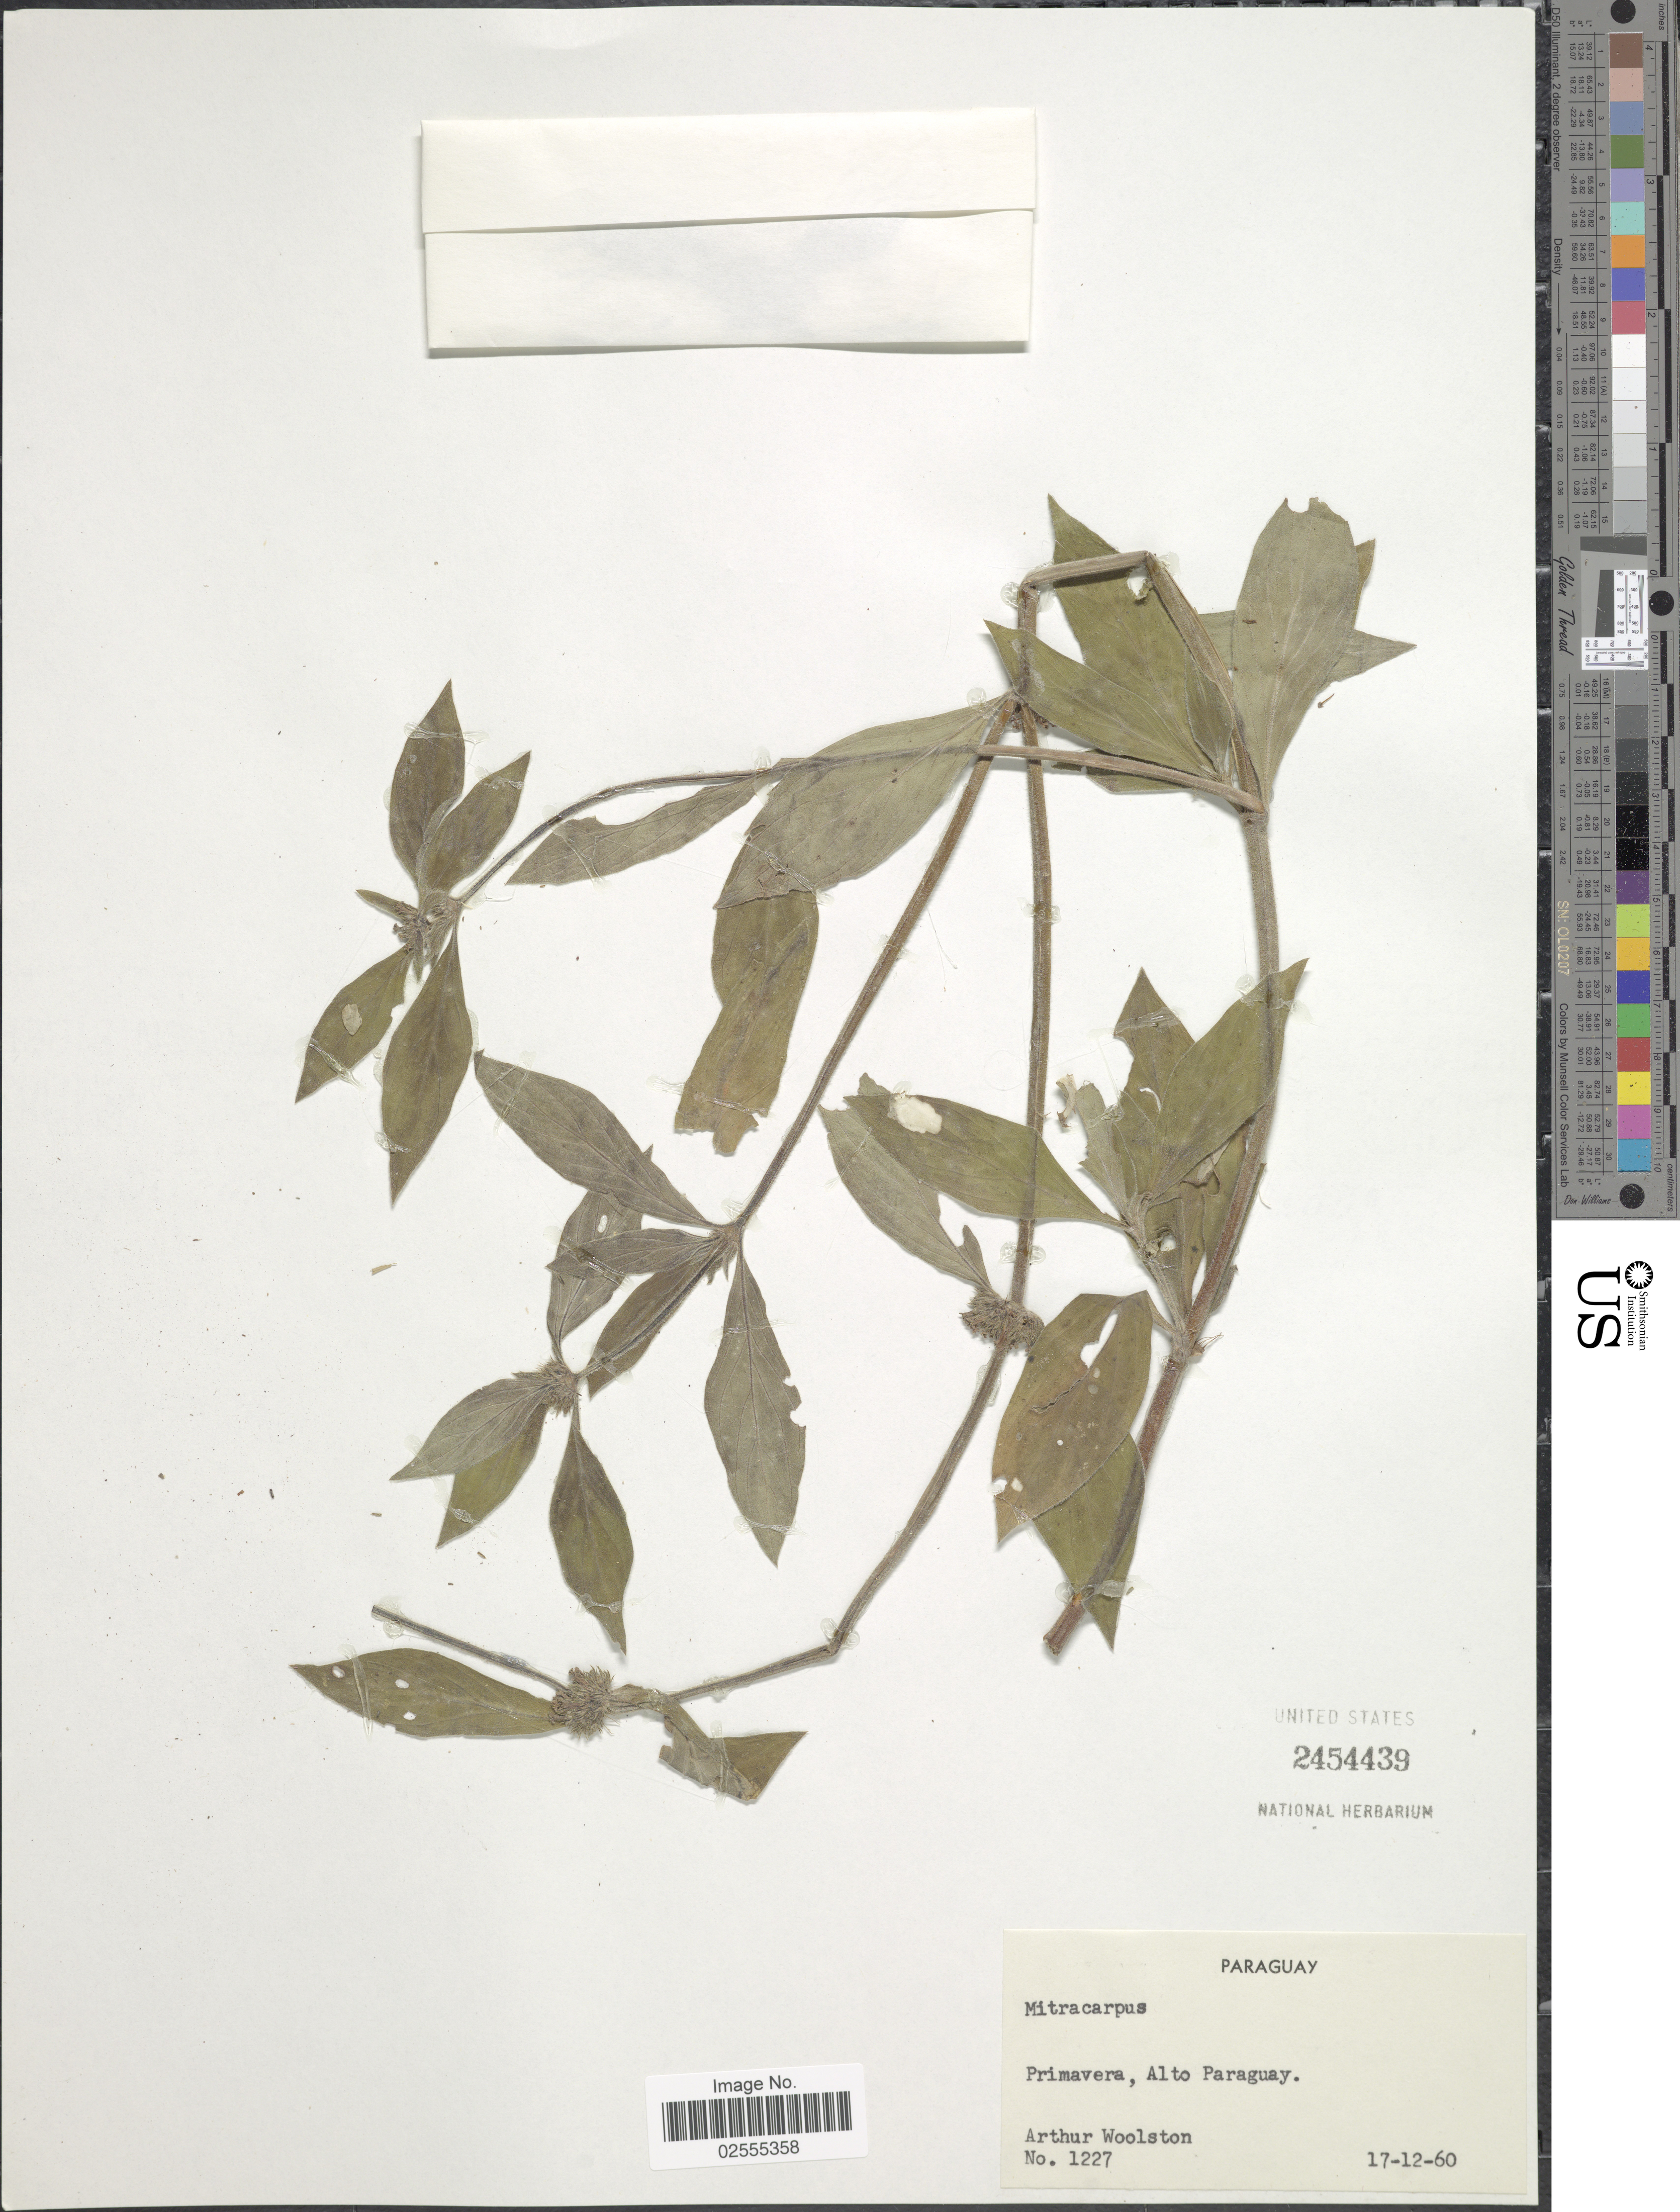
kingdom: Plantae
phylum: Tracheophyta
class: Magnoliopsida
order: Gentianales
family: Rubiaceae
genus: Mitracarpus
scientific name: Mitracarpus sp.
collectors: A. L. Woolston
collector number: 1227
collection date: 1960-12-17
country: Paraguay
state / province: Alto Paraguay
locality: Primavera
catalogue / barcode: US 2454439